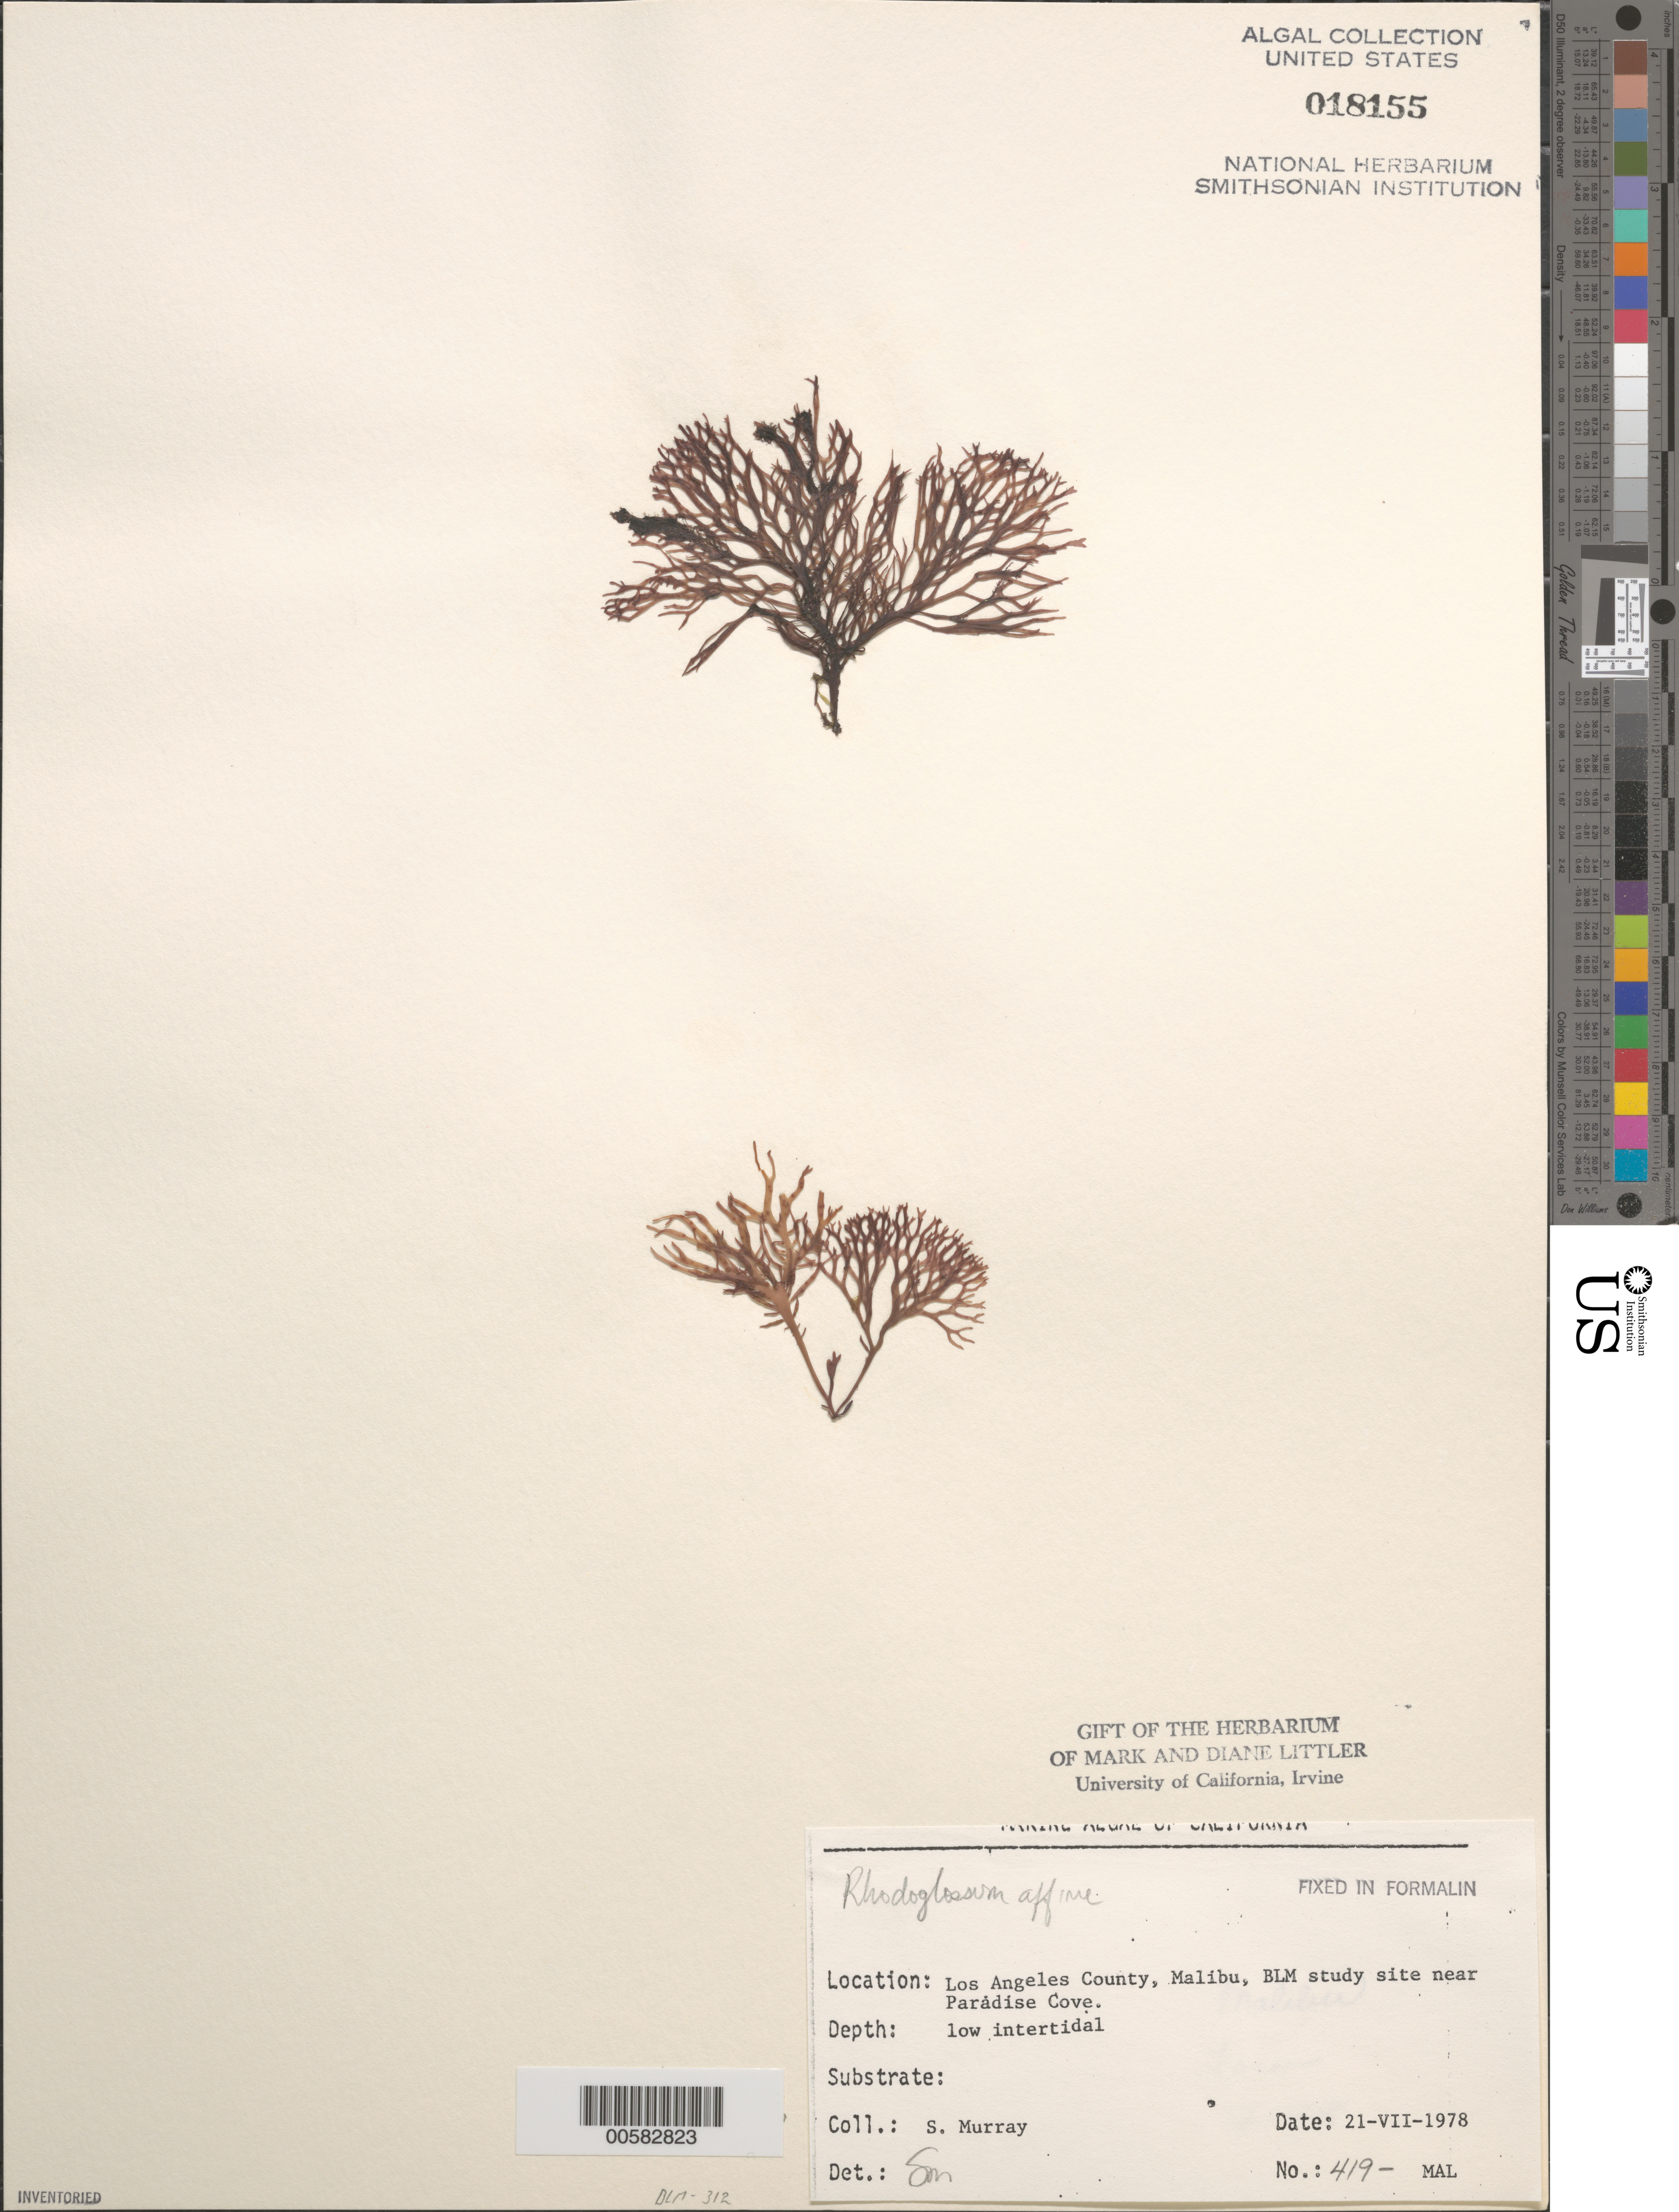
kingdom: Plantae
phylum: Rhodophyta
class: Florideophyceae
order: Gigartinales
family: Gigartinaceae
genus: Mazzaella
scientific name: Mazzaella affinis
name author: (Harvey) Fredericq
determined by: Algae name updating Project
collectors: S. N. Murray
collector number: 419-mal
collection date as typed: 21 Jul 1978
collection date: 1978-07-21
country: United States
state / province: California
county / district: Los Angeles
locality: Malibu near Paradise Cove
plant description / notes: BLM-SOCALBIGHT Rocky Intertidal Survey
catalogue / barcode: US 18155